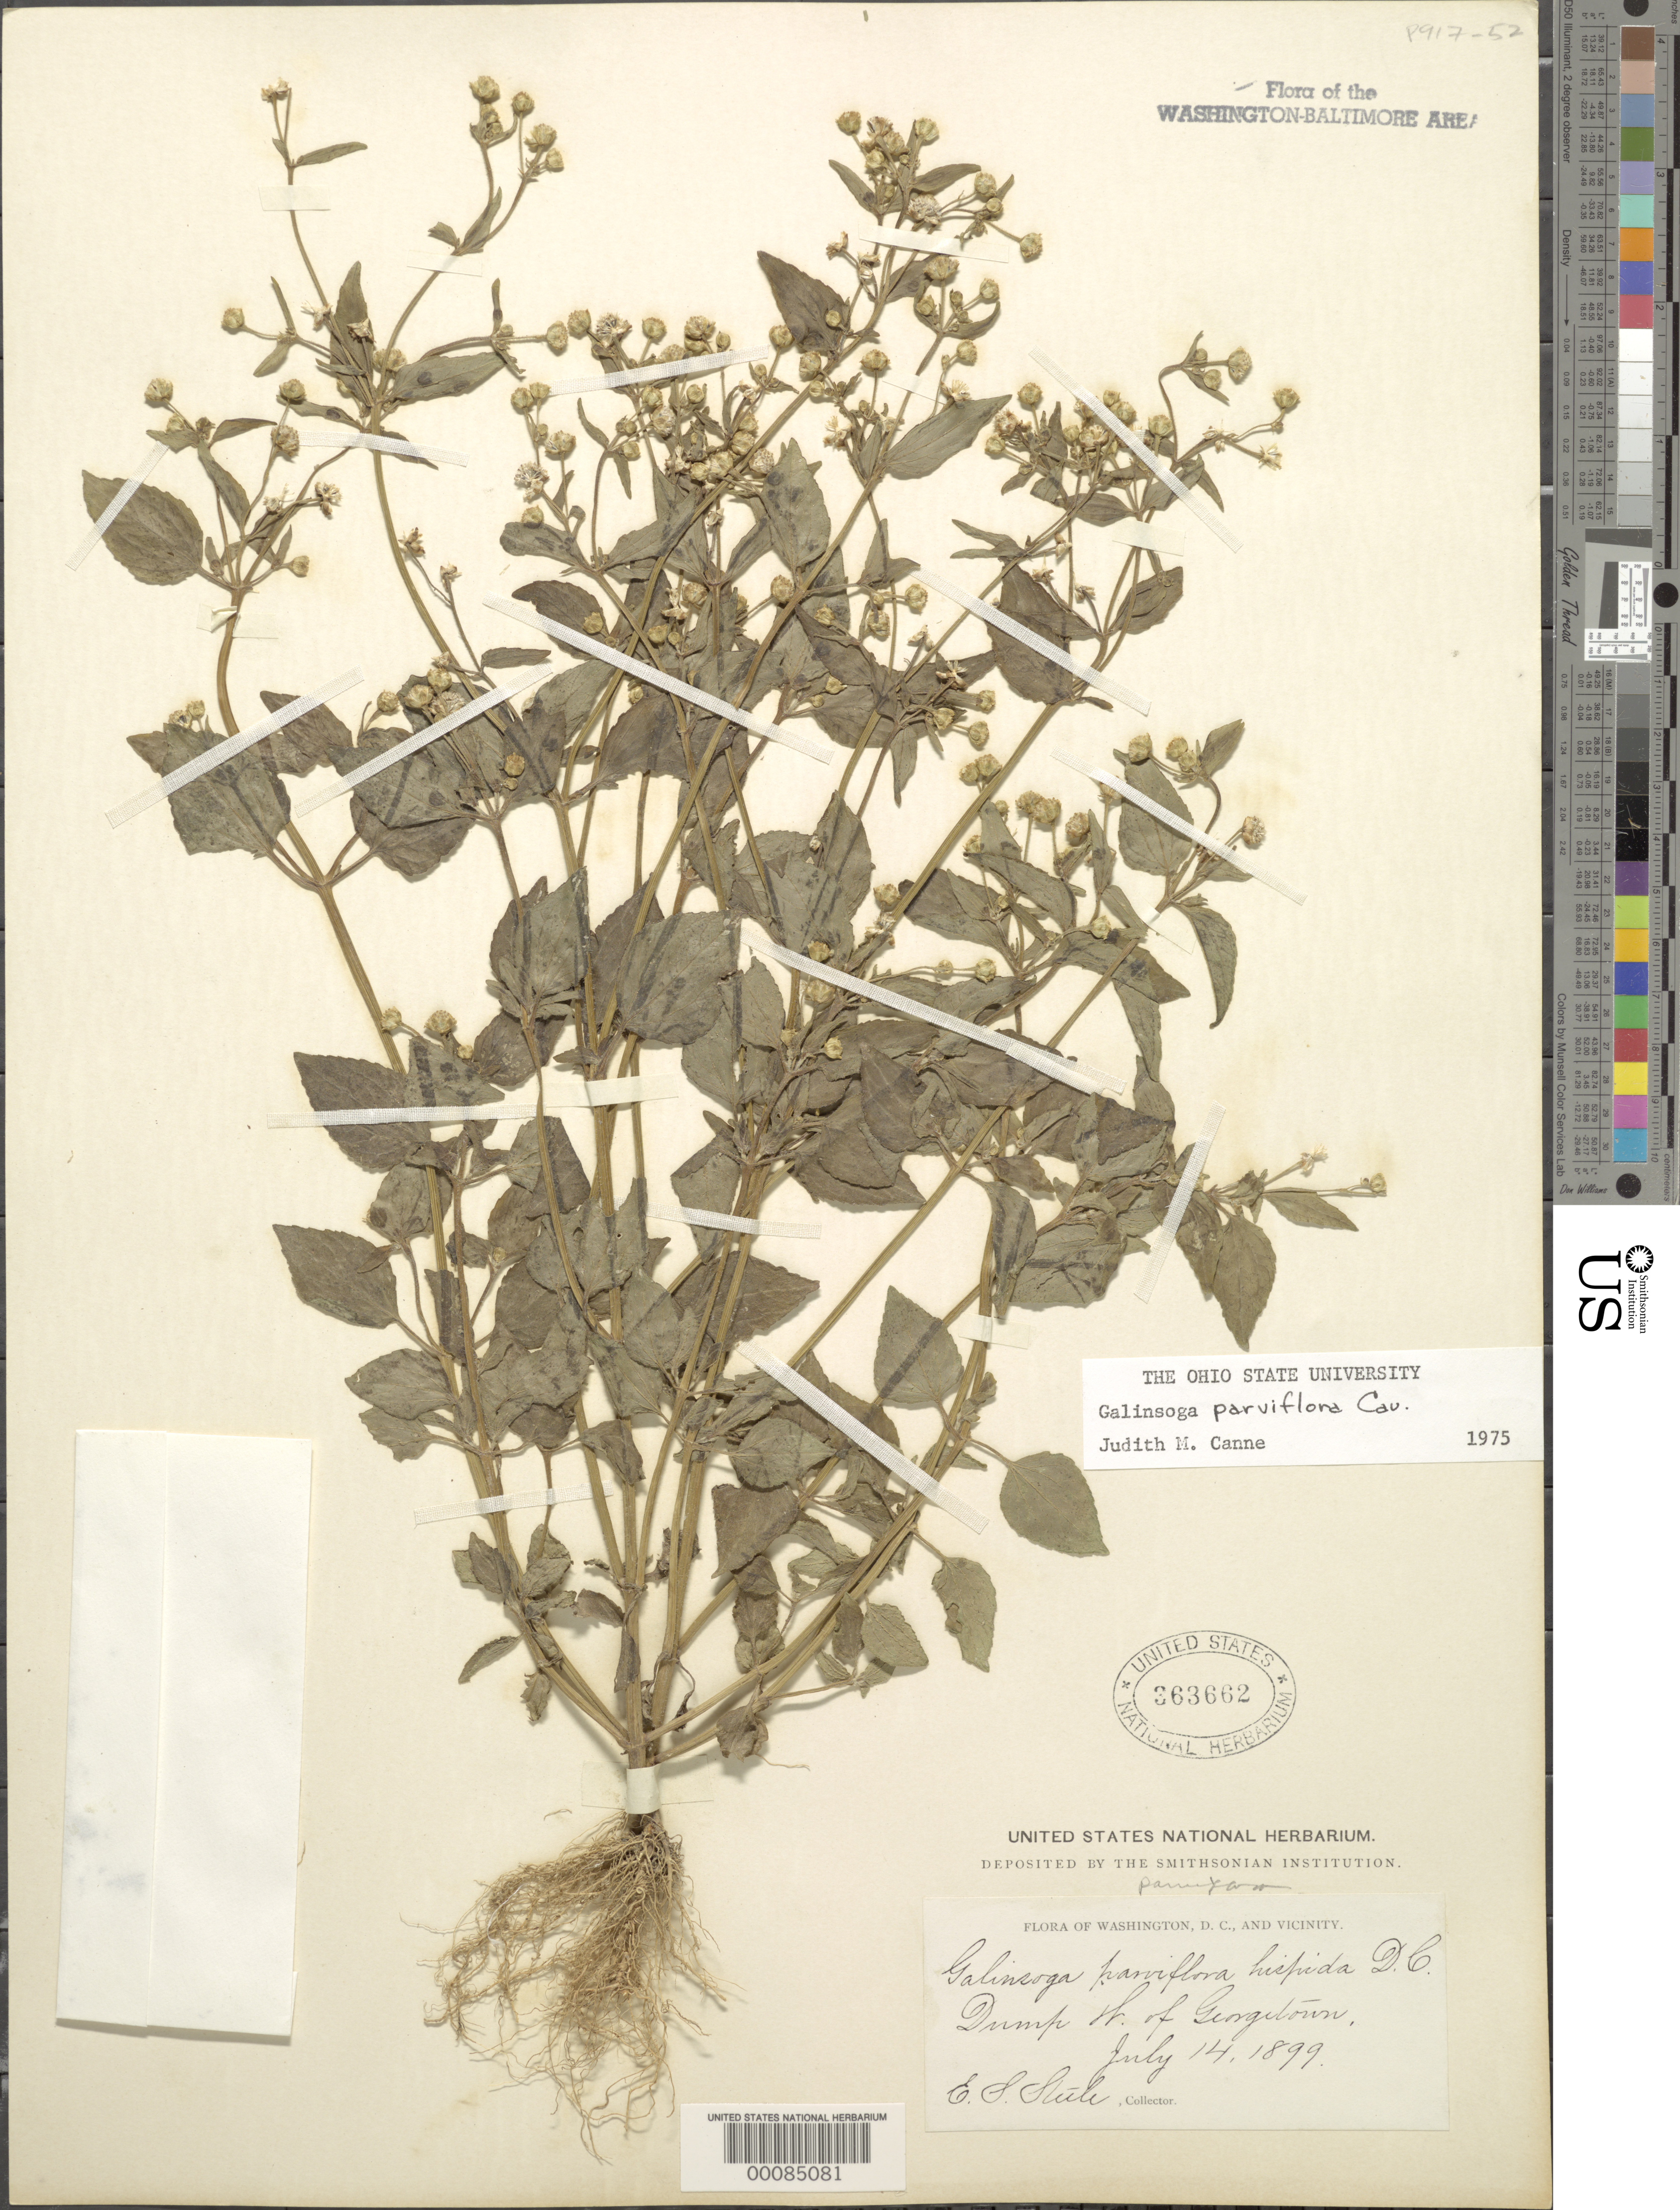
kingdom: Plantae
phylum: Tracheophyta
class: Magnoliopsida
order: Asterales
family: Asteraceae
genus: Galinsoga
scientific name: Galinsoga parviflora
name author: Cav.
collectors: E. Steele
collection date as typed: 14 Jul 1899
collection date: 1899-07-14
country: United States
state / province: District of Columbia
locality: West of Georgetown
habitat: Dump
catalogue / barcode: US 363662